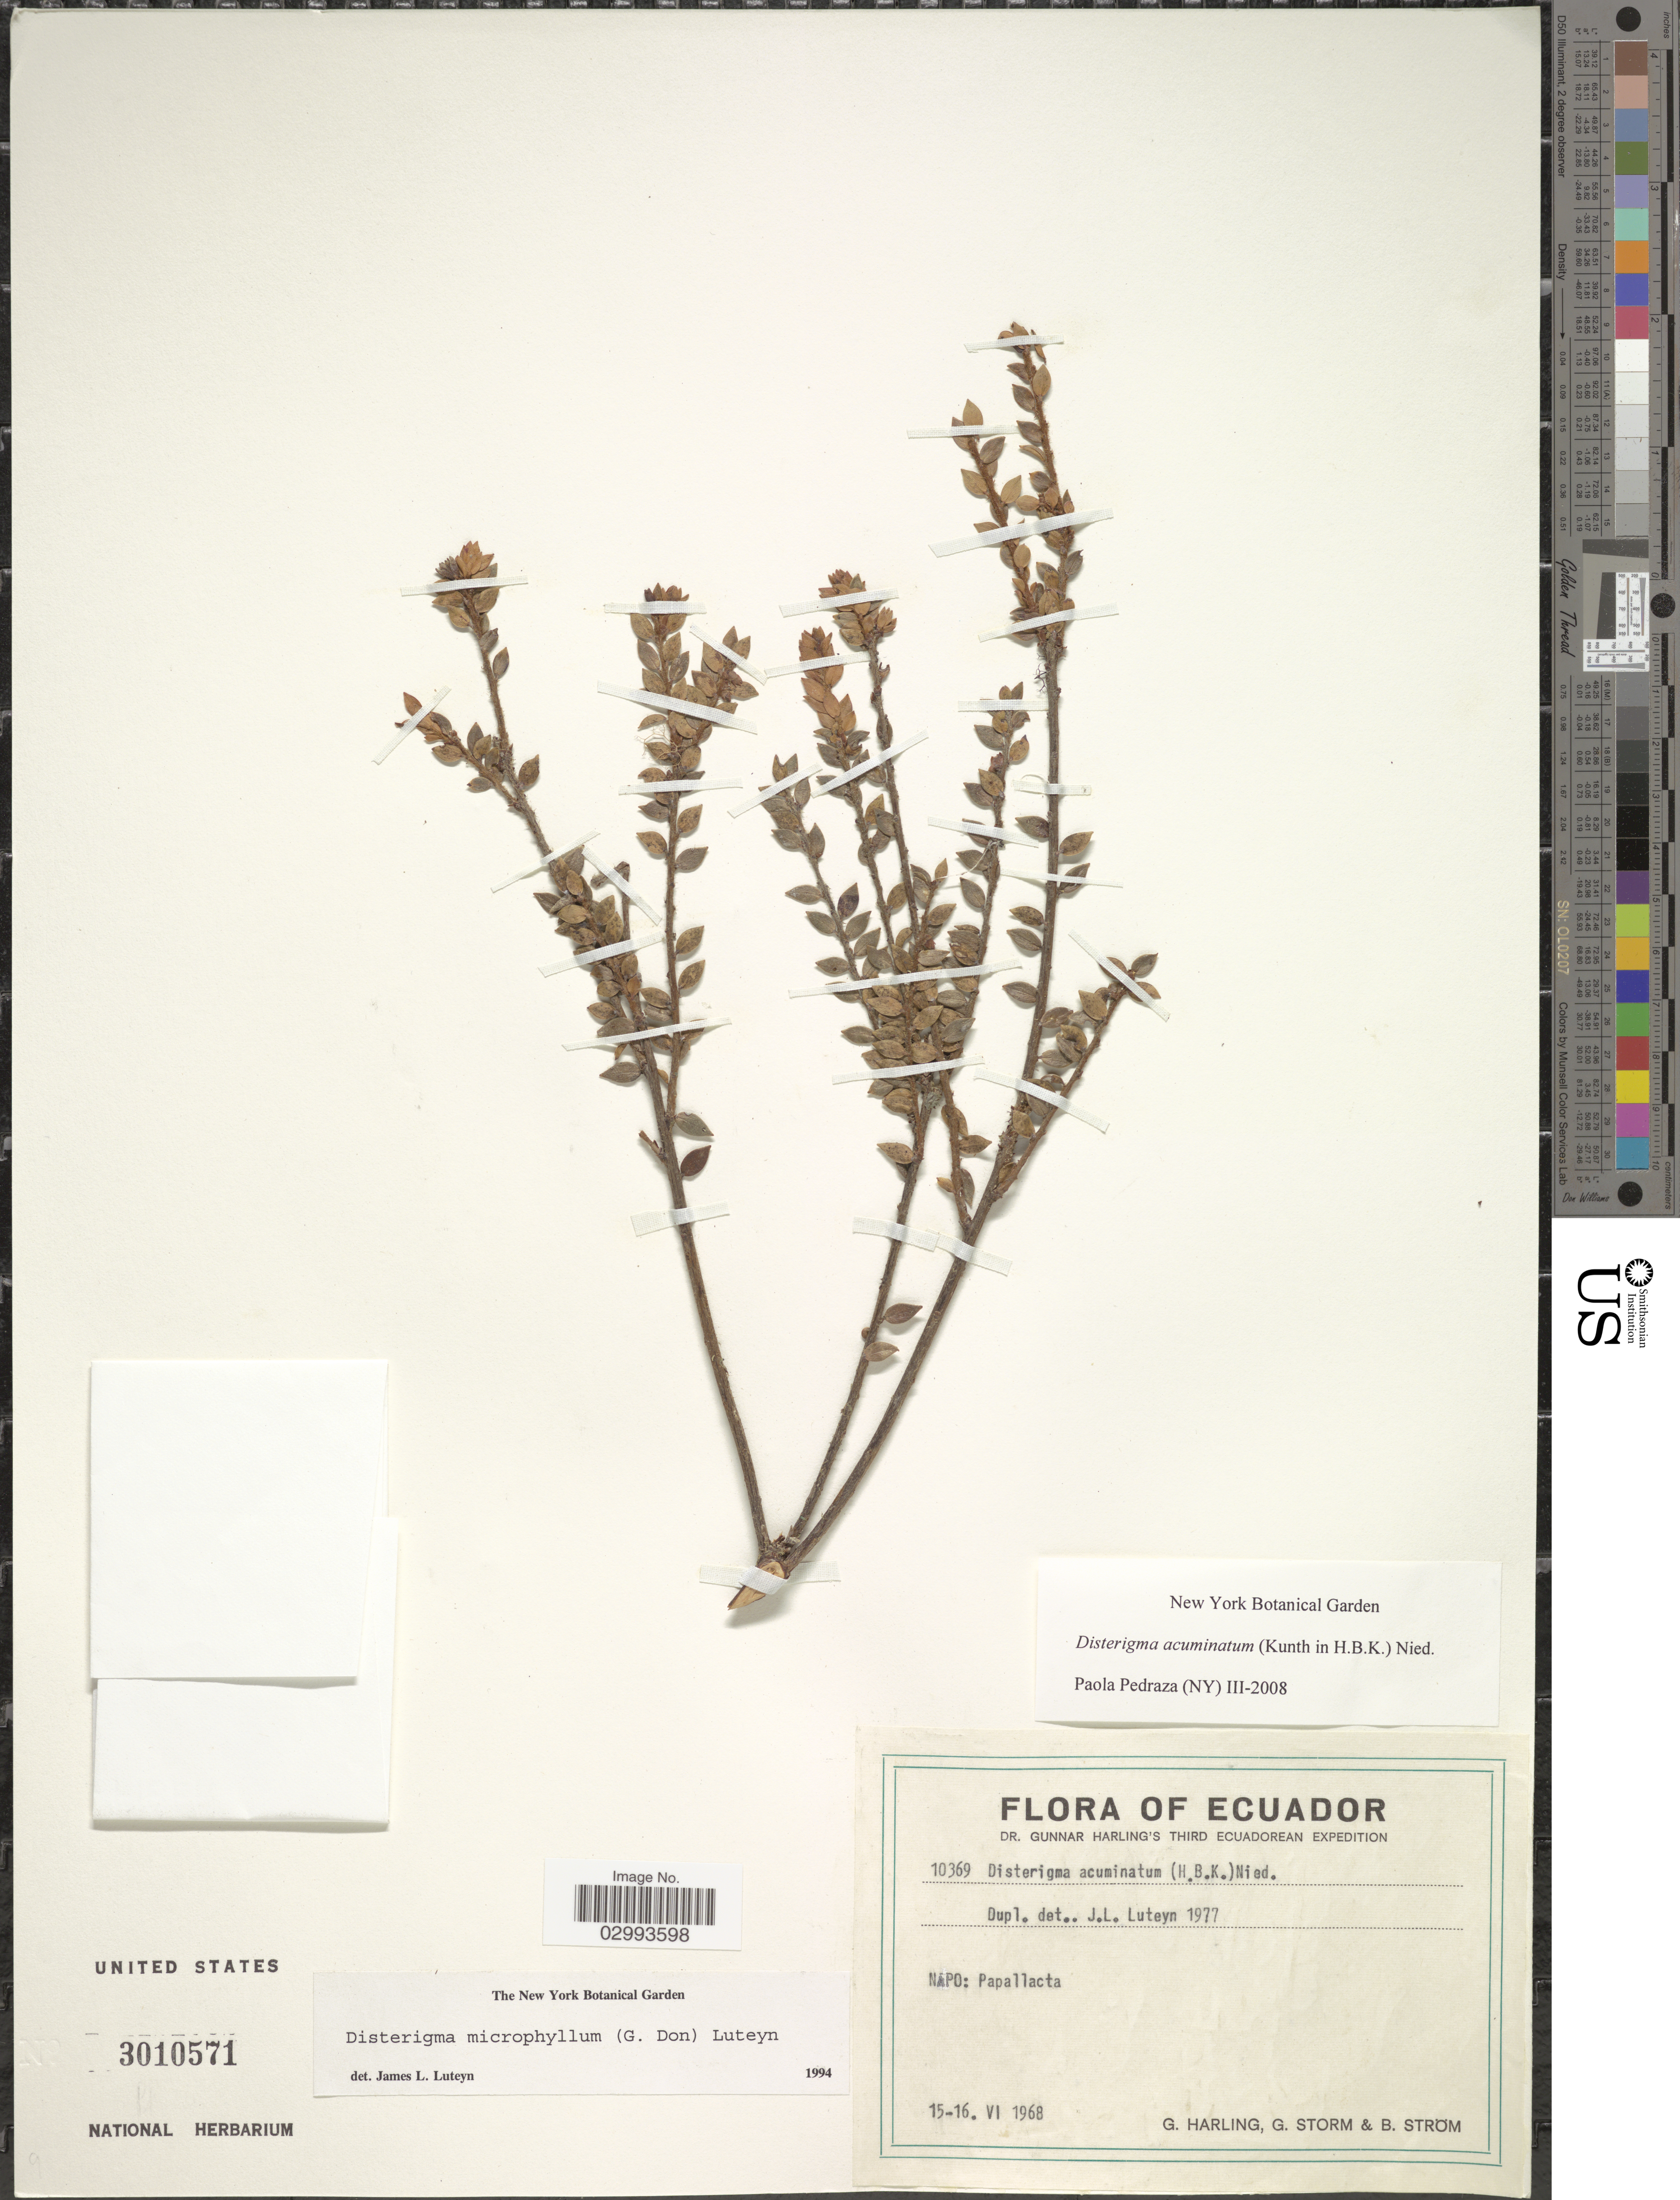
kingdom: Plantae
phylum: Tracheophyta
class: Magnoliopsida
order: Ericales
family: Ericaceae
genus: Disterigma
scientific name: Disterigma acuminatum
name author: (Kunth) Nied.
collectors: G. Harling, G. Storm & B. Ström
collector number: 10369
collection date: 1968-06-15/1968-06-16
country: Ecuador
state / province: Napo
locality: Papallacta.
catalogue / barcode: US 3010571